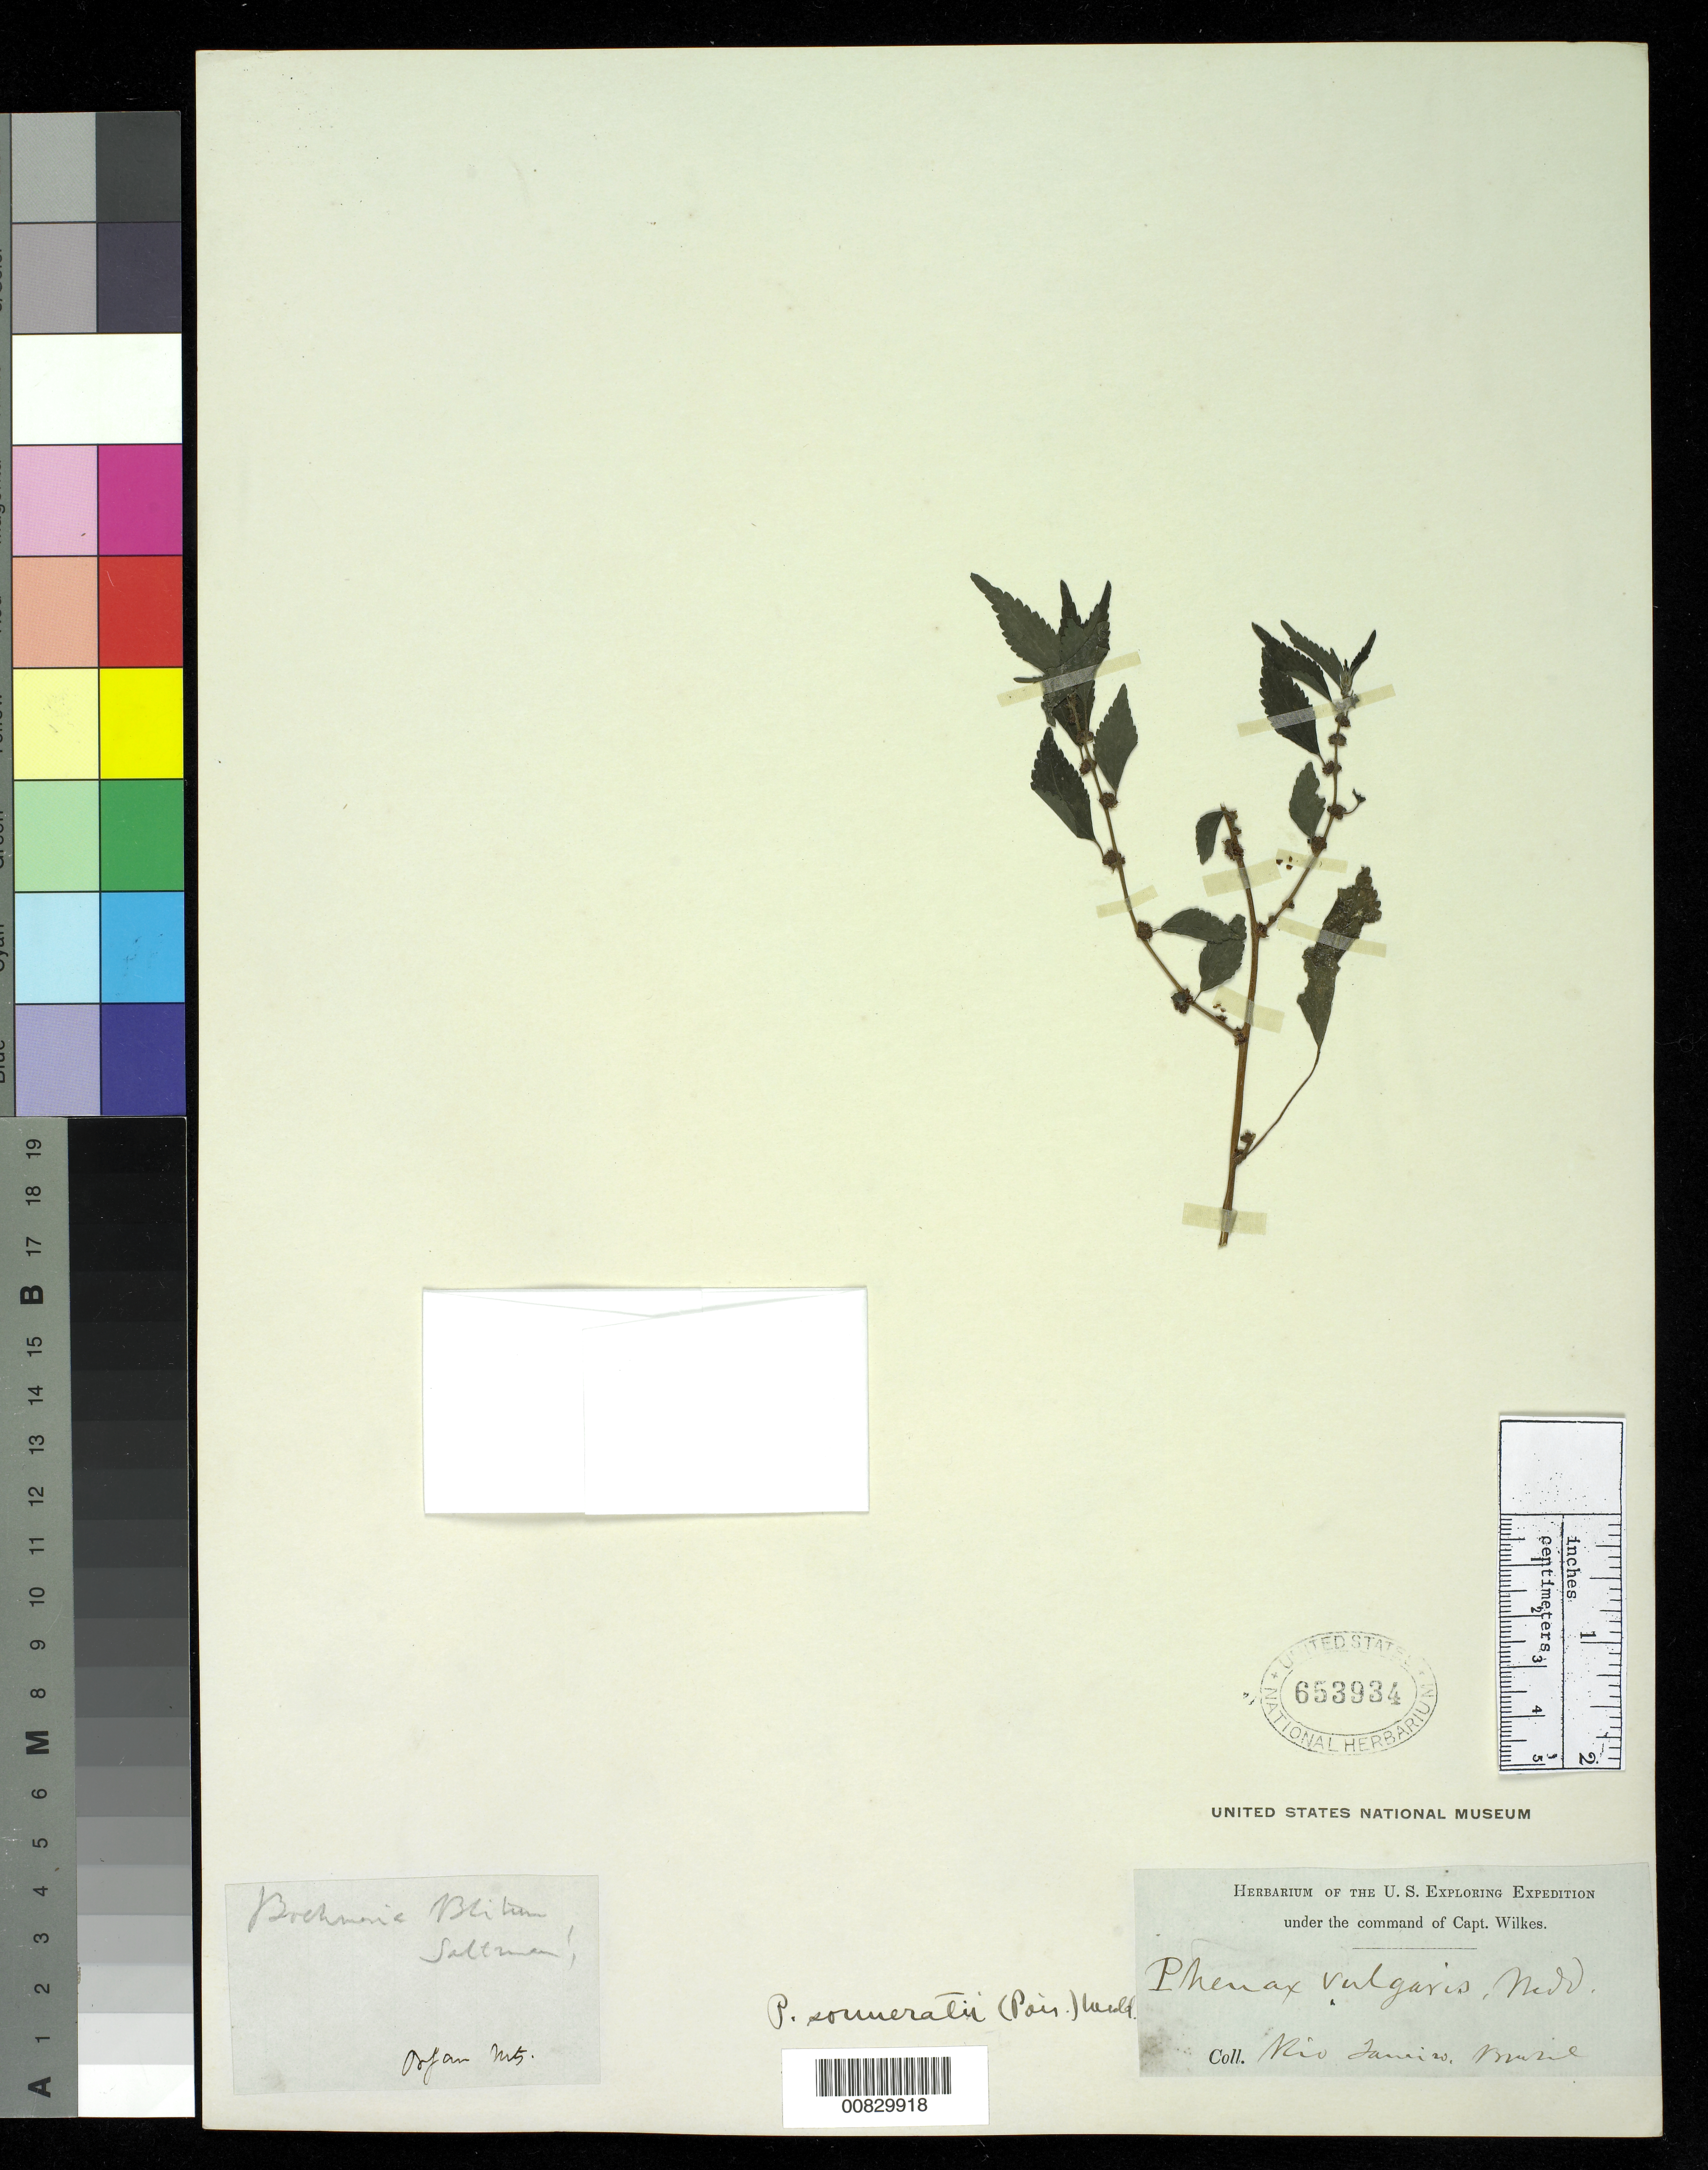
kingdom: Plantae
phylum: Tracheophyta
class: Magnoliopsida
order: Rosales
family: Urticaceae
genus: Phenax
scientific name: Phenax sonneratii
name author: (Poir.) Wedd.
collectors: Wilkes Explor. Exped.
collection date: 1838/1842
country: Brazil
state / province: Rio de Janeiro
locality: Rio Janeiro, Brazil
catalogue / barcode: US 653934